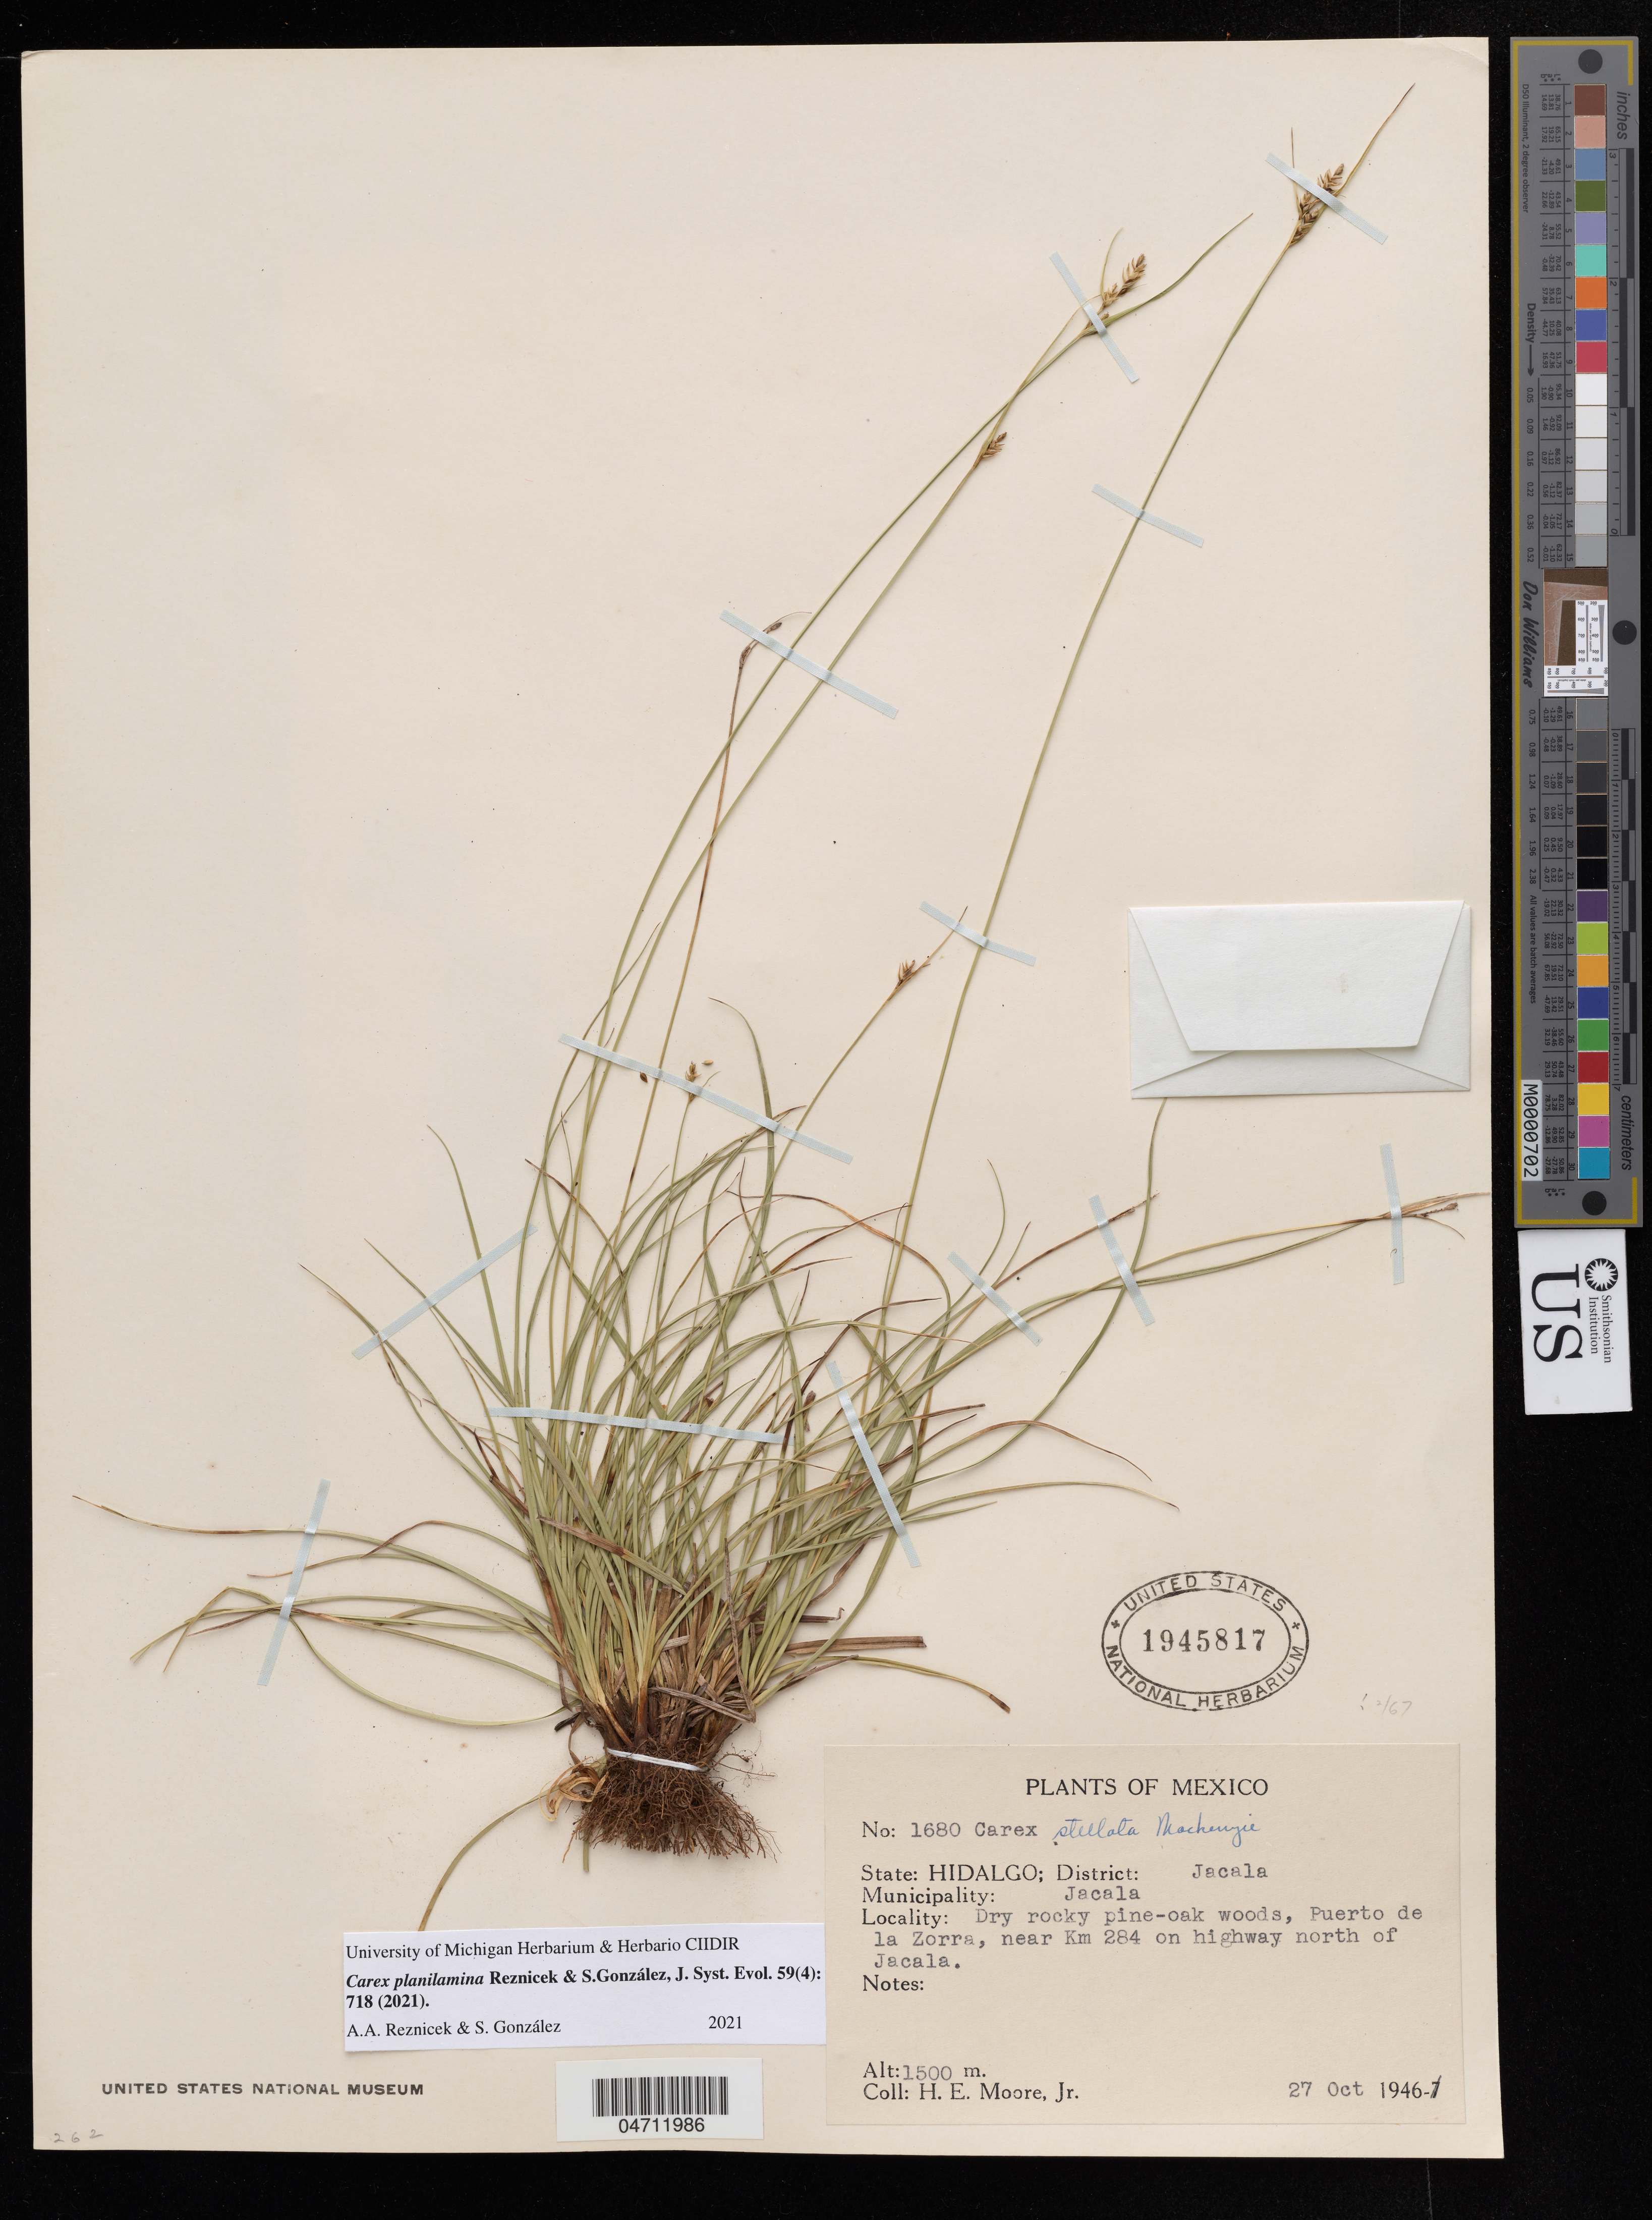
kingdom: Plantae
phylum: Tracheophyta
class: Liliopsida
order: Poales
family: Cyperaceae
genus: Carex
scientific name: Carex planilamina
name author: Reznicek & S. González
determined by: Reznicek, A. A.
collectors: H. E. Moore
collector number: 1680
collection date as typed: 27 Oct 1946 or 27 Oct 1947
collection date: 1946-10-27 or 1947-10-27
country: Mexico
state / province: Hidalgo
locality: Jacala Dist, Jacala Mun, Puerto de la Zorra, near Km 284 on hwy N of Jacala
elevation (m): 1500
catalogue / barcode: US 1945817